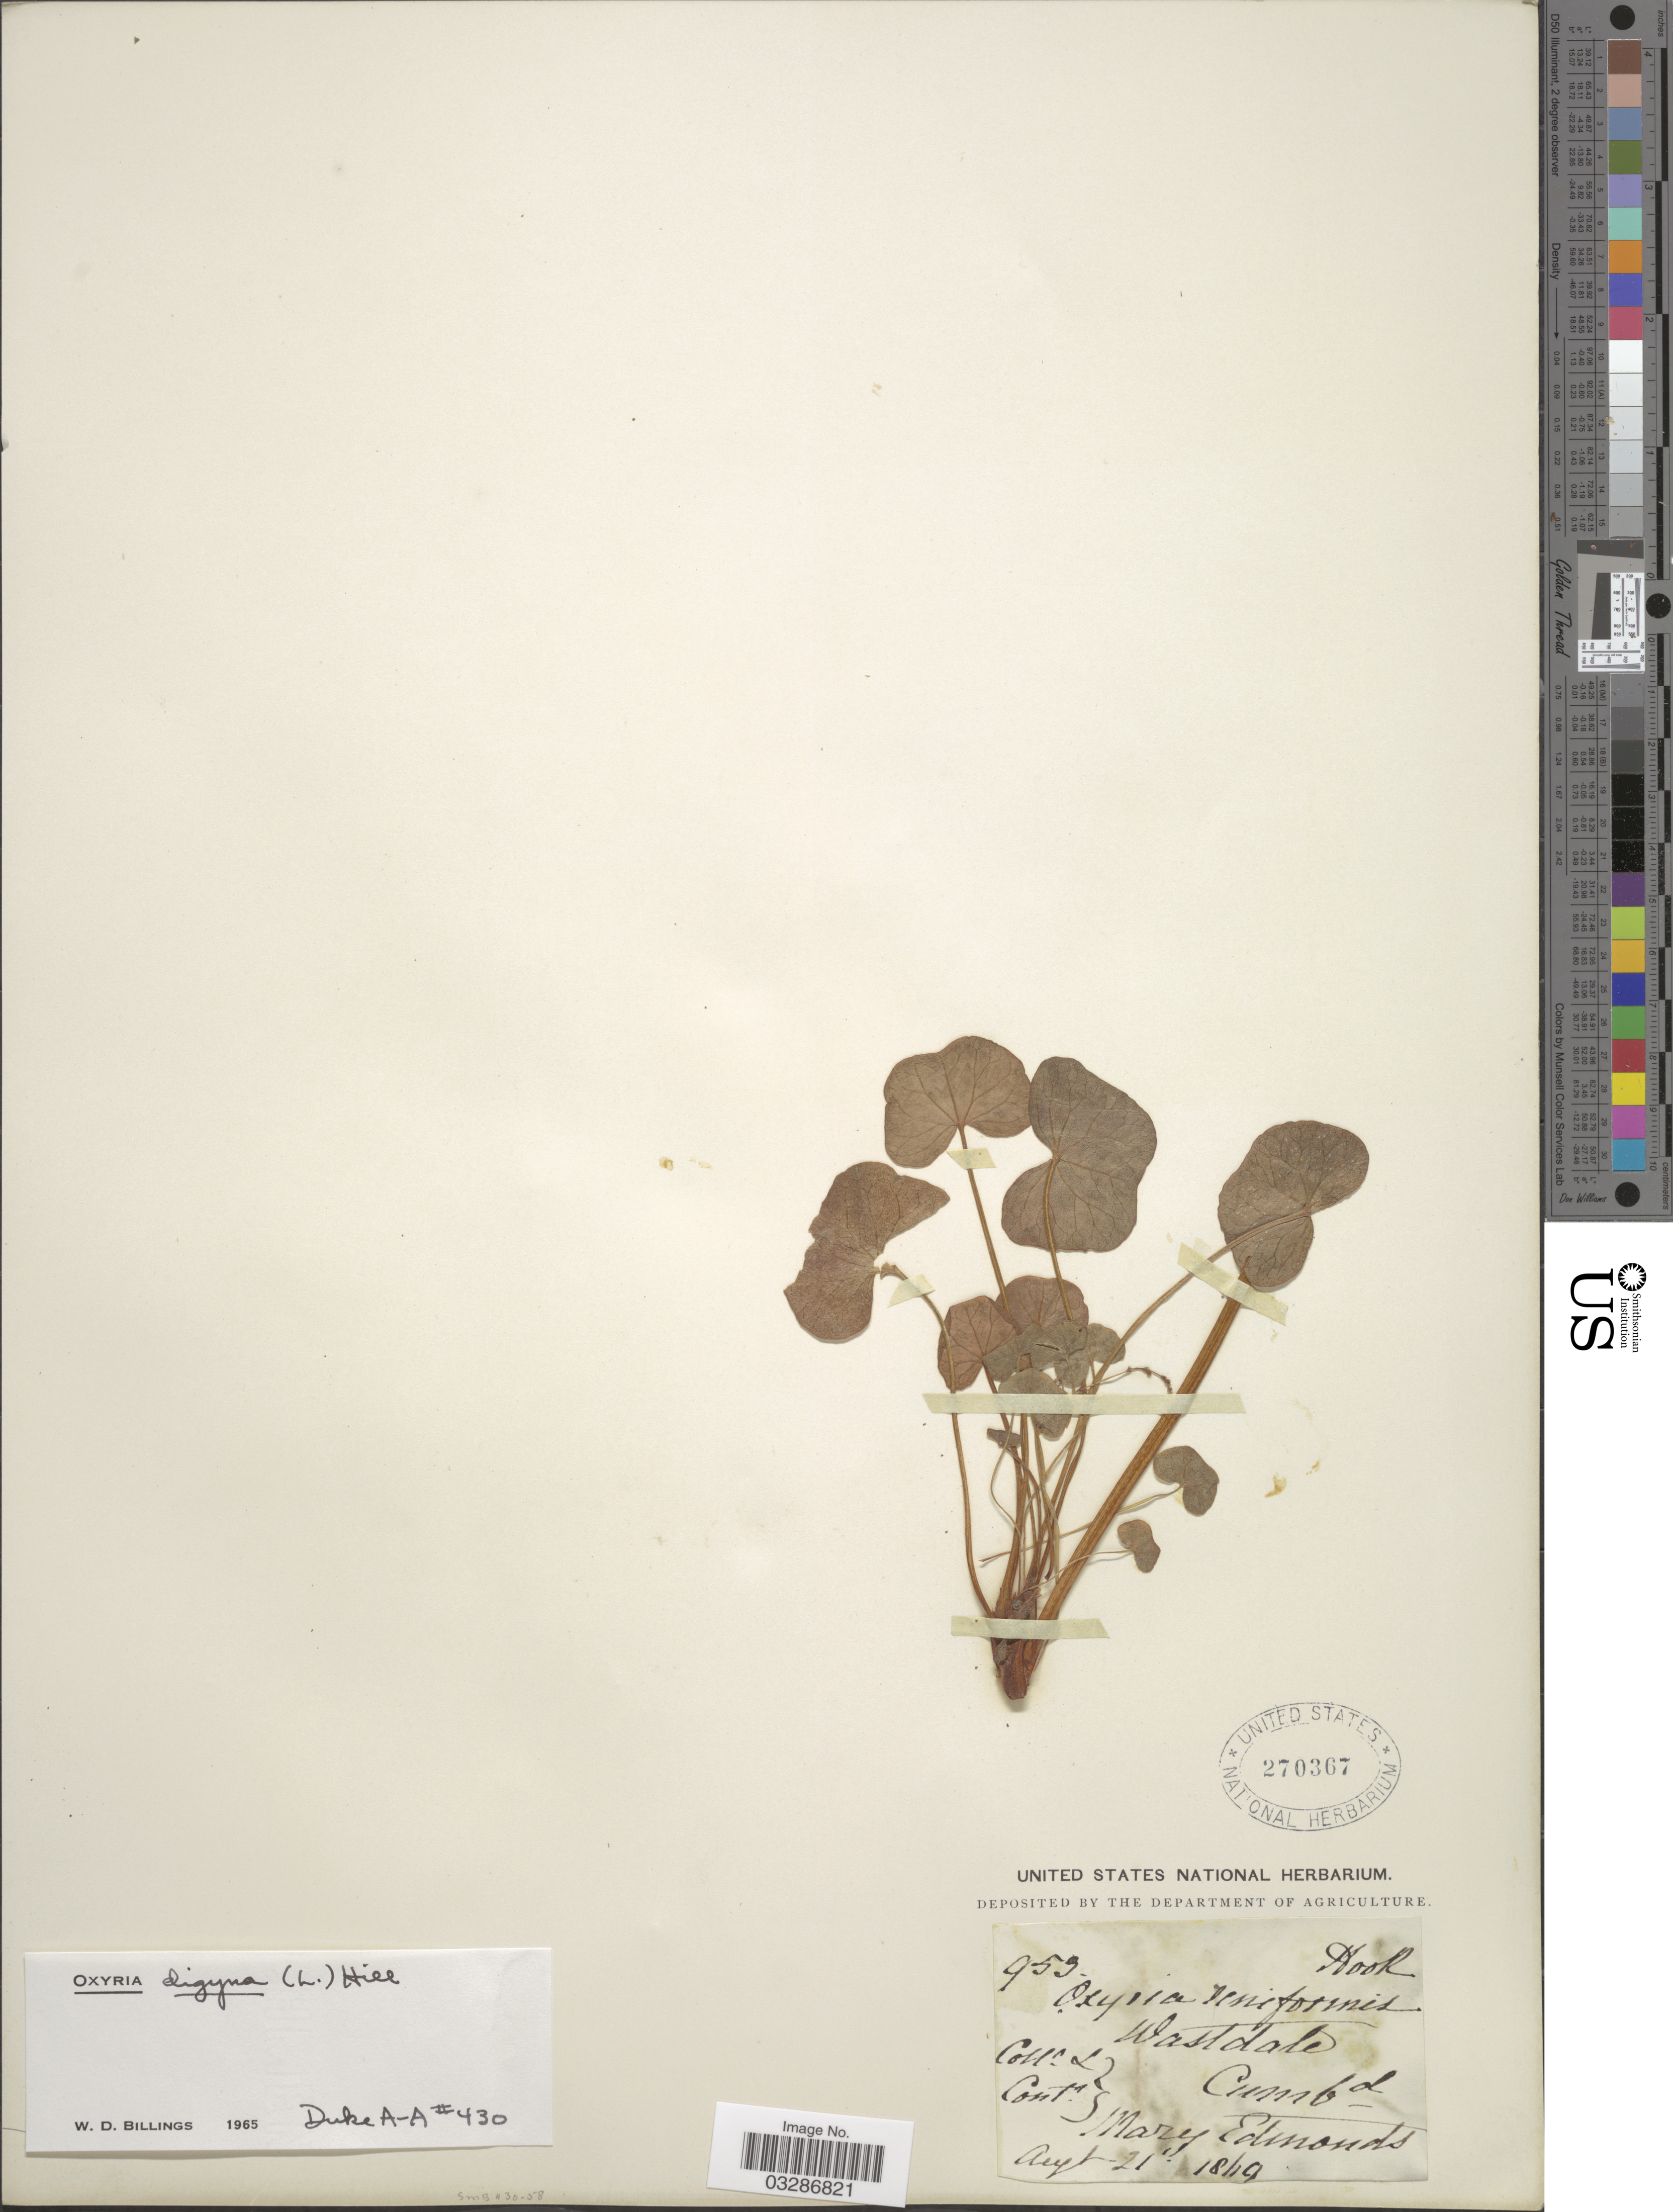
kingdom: Plantae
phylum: Tracheophyta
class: Magnoliopsida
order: Caryophyllales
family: Polygonaceae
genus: Oxyria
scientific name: Oxyria digyna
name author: (L.) Hill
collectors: M. Edmonds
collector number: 953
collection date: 1869-08-21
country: United Kingdom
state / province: England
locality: Wastdale, Cumbd.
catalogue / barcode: US 270367